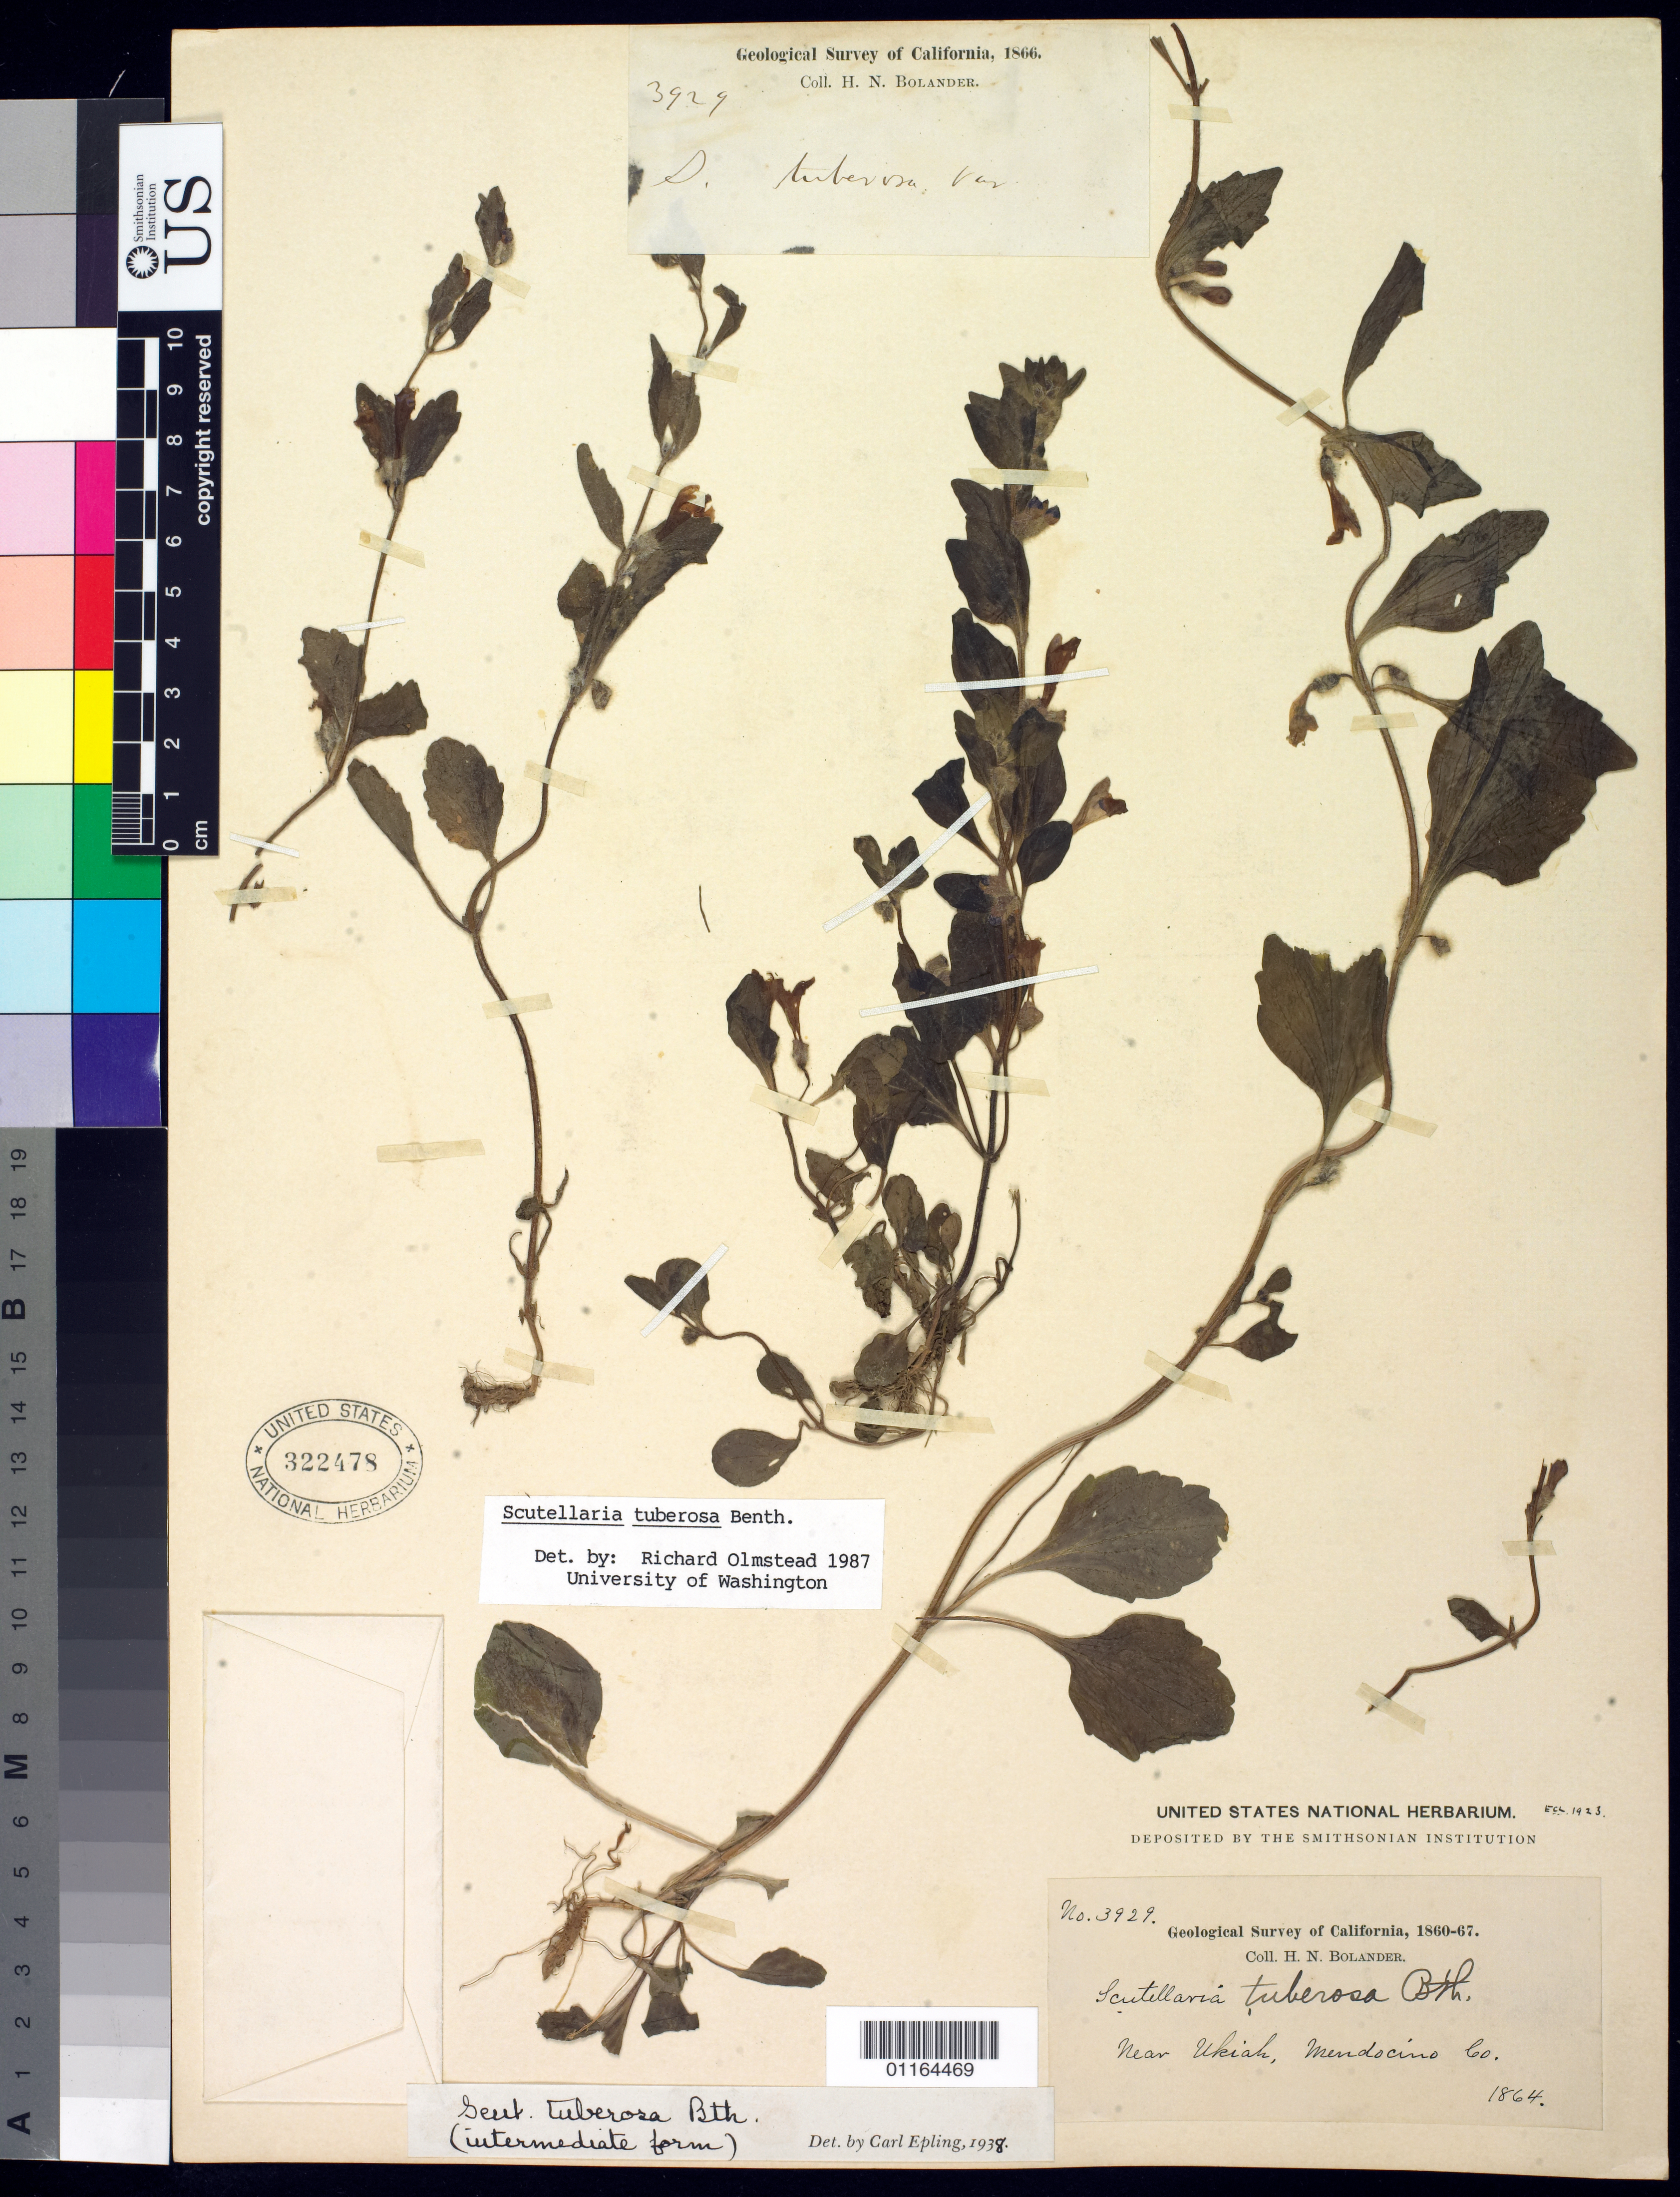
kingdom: Plantae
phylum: Tracheophyta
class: Magnoliopsida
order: Lamiales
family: Lamiaceae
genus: Scutellaria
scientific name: Scutellaria tuberosa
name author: Benth.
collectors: H. Bolander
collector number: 3929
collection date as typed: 1864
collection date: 1864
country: United States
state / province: California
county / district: Mendocino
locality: near Ukiah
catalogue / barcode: US 322478